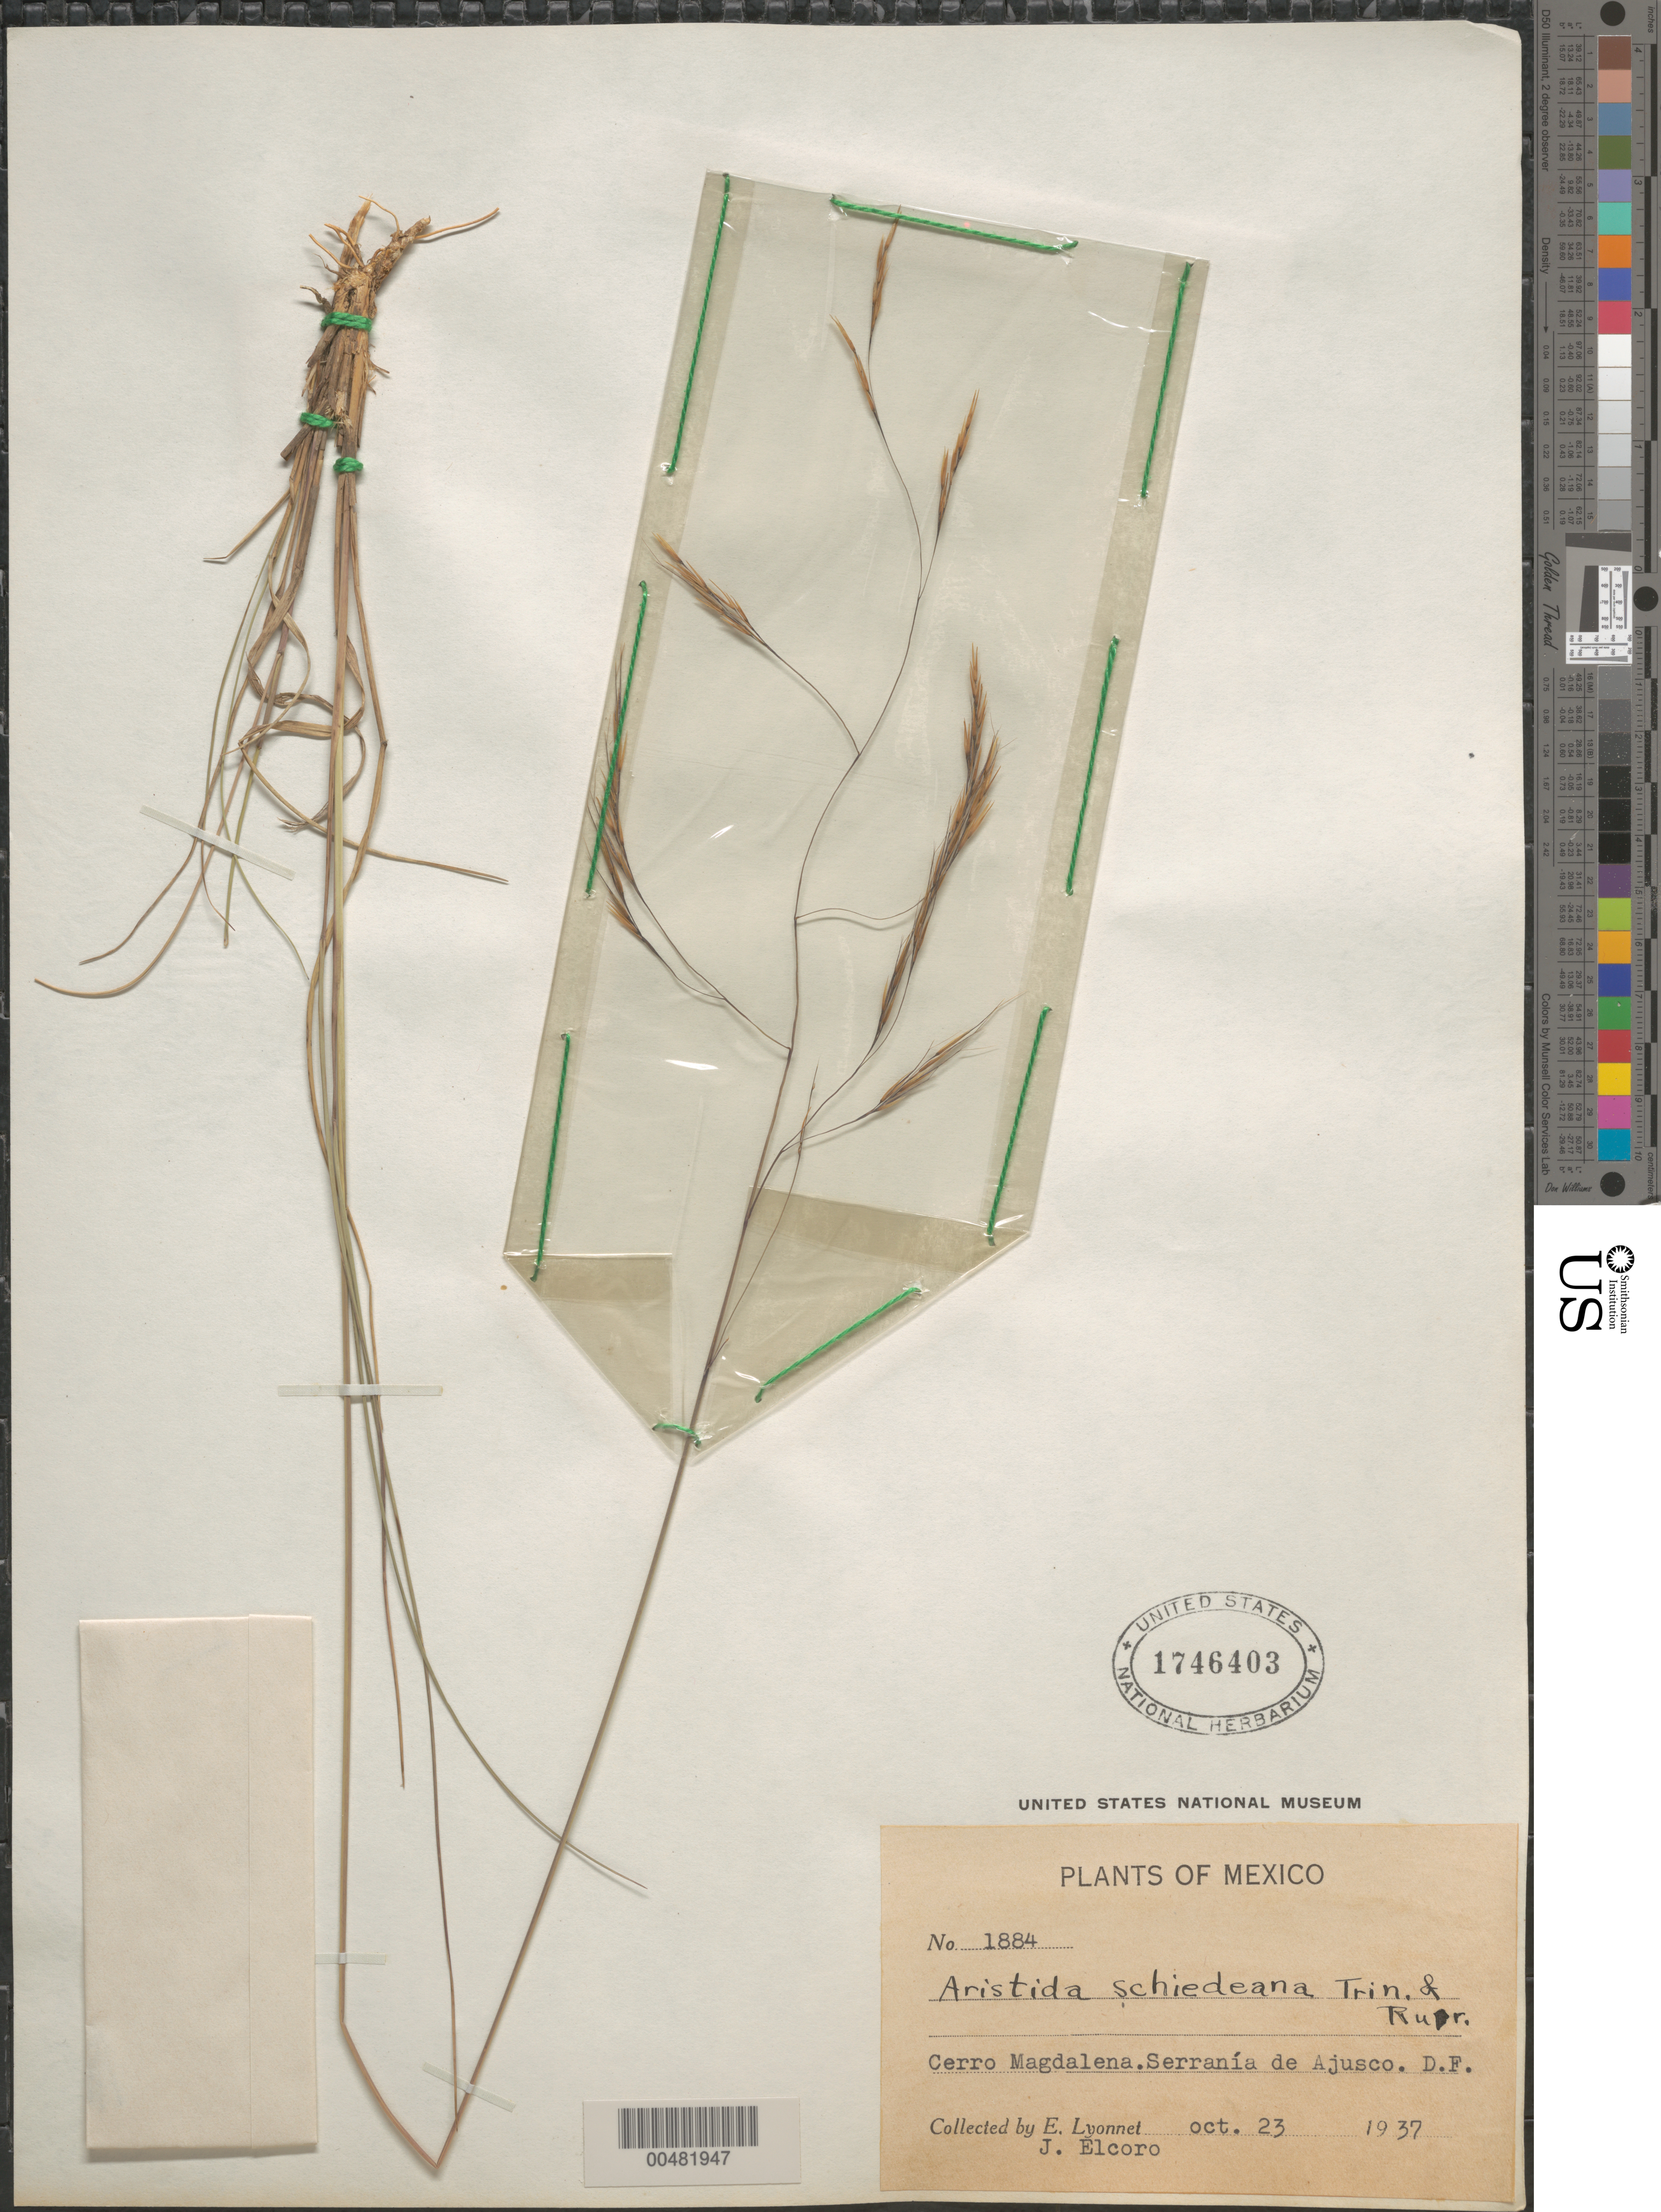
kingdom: Plantae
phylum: Tracheophyta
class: Liliopsida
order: Poales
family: Poaceae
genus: Aristida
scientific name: Aristida schiedeana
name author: Trin. & Rupr.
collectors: Bro. E. Lyonnet & J. Elcoro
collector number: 1884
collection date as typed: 23 Oct 1937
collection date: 1937-10-23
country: Mexico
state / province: Distrito Federal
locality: Cerro Magdalena, Serranía de Ajusco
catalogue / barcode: US 1746403